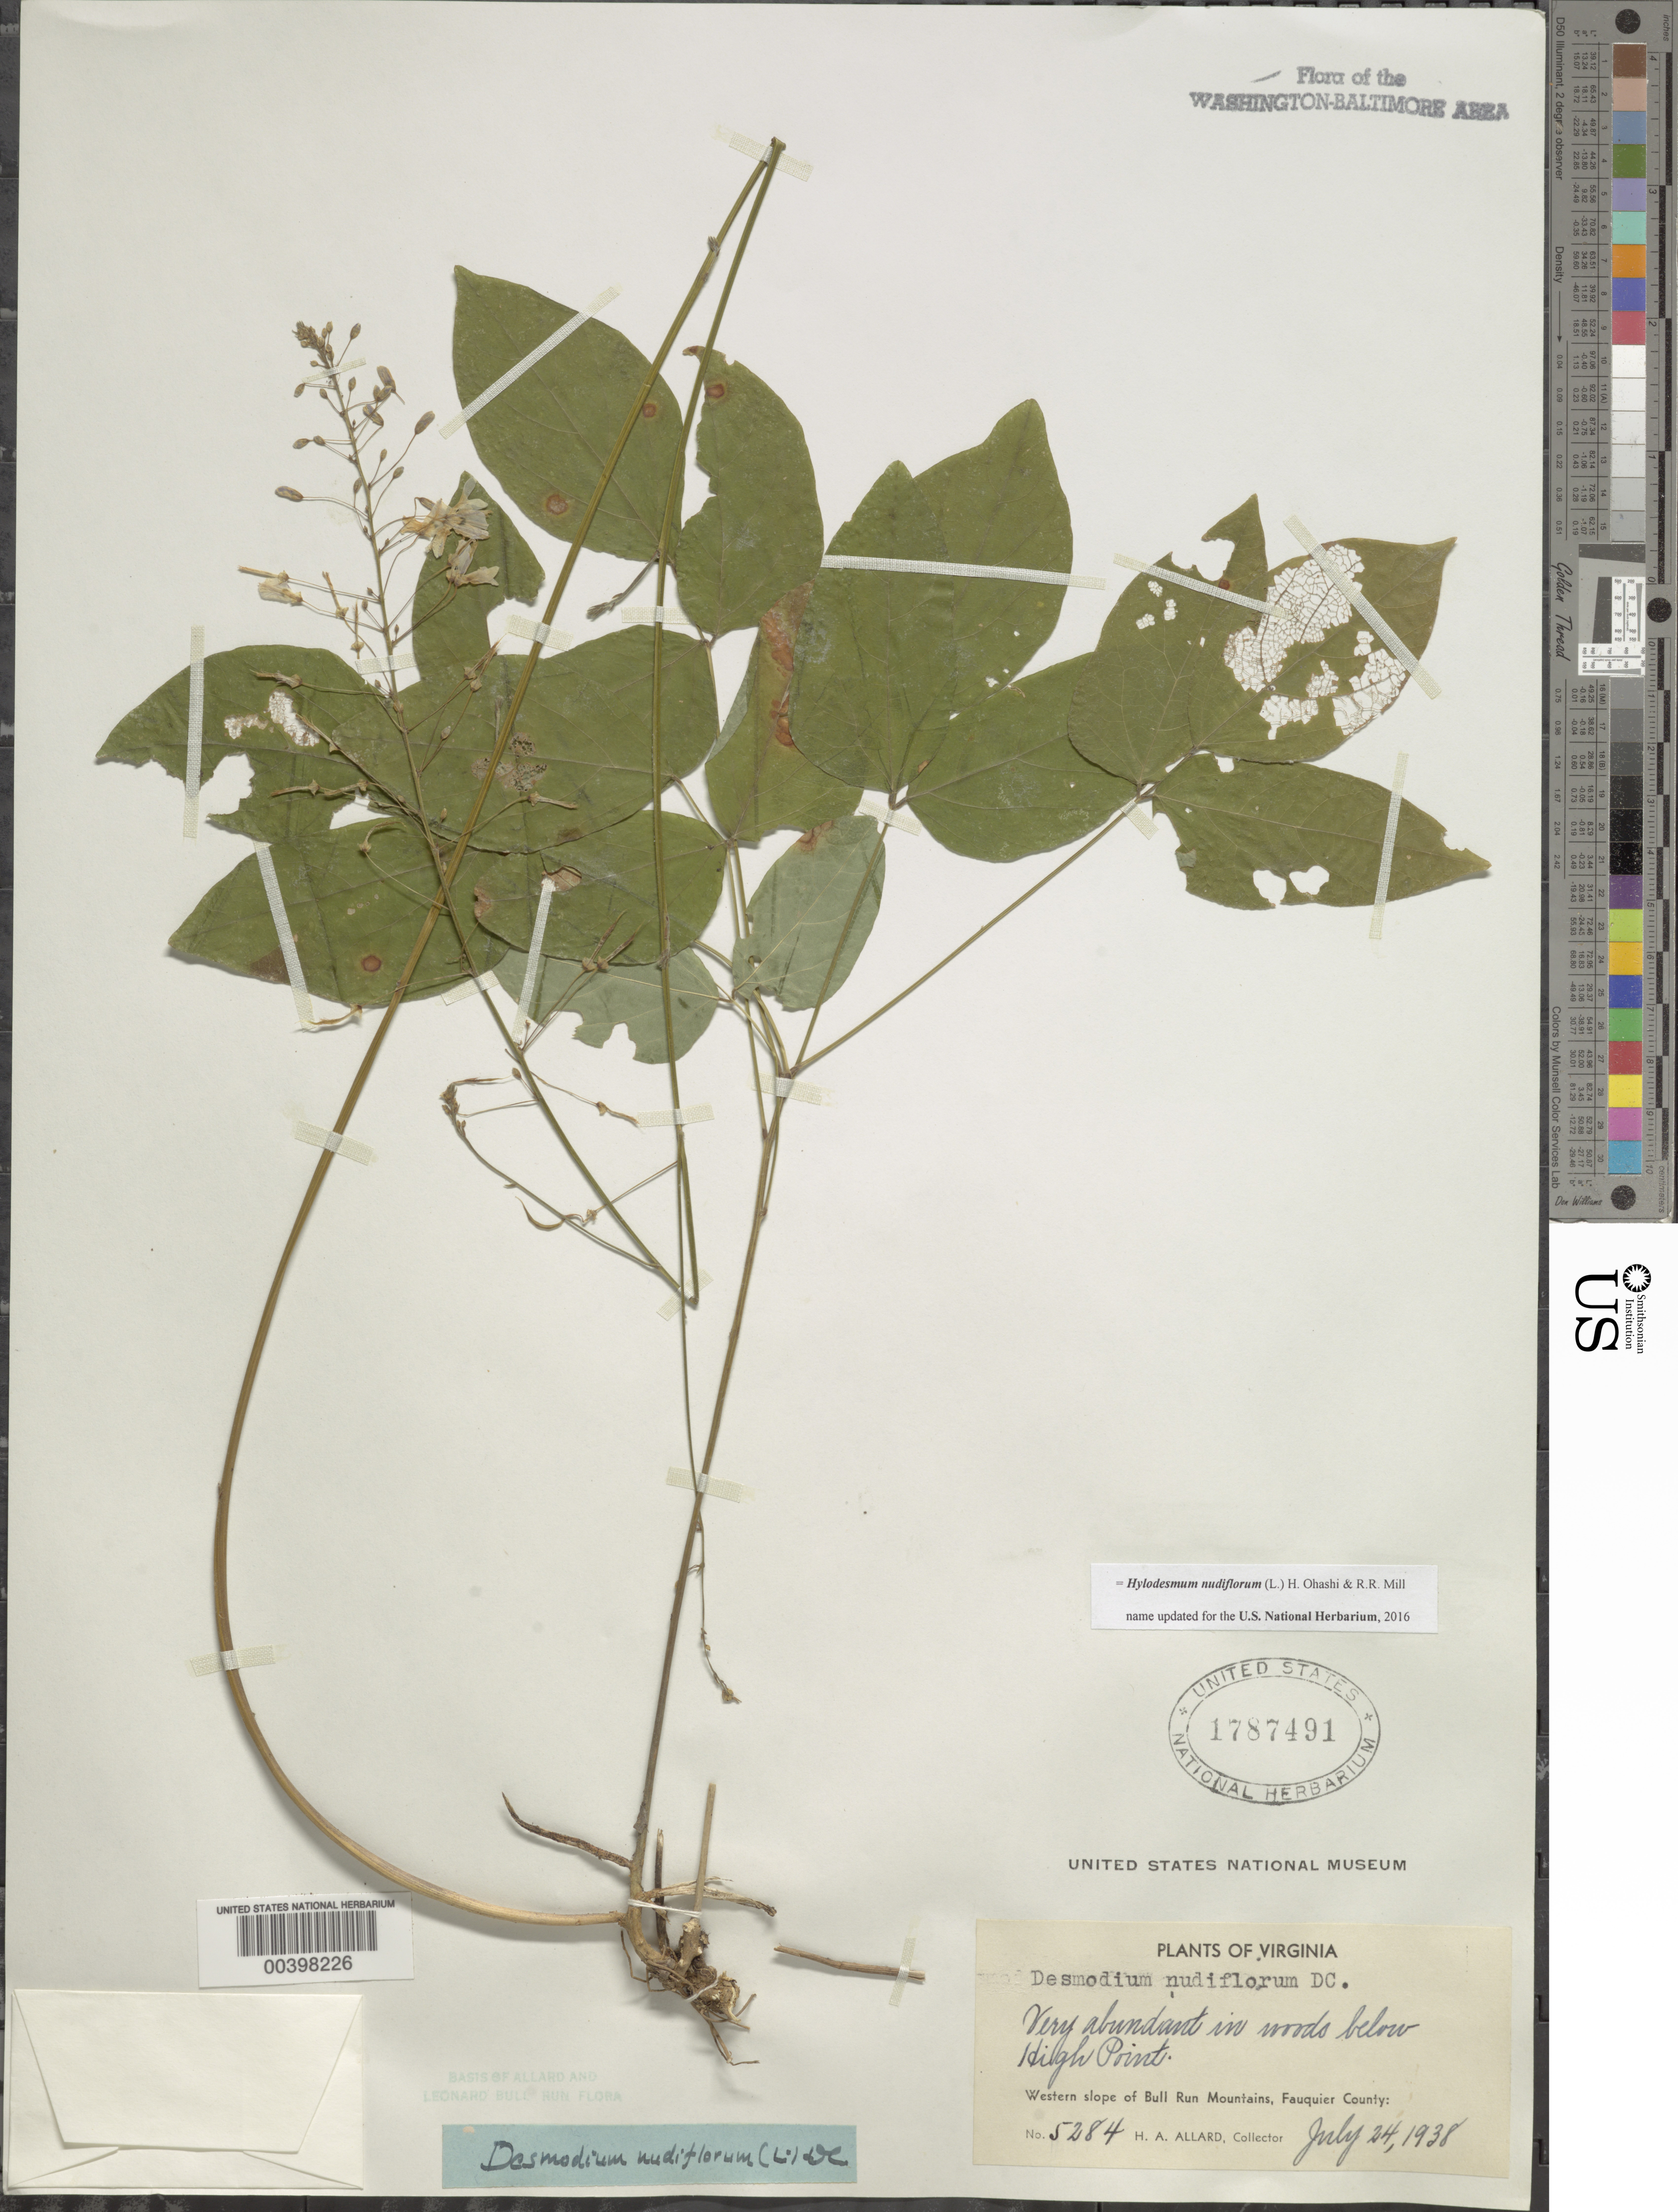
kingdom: Plantae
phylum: Tracheophyta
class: Magnoliopsida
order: Fabales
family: Fabaceae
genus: Hylodesmum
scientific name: Hylodesmum nudiflorum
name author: (L.) H. Ohashi & R.R. Mill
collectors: H. A. Allard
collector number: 5284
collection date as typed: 24 Jul 1938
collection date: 1938-07-24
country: United States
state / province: Virginia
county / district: Fauquier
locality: Below High Point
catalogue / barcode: US 1787491